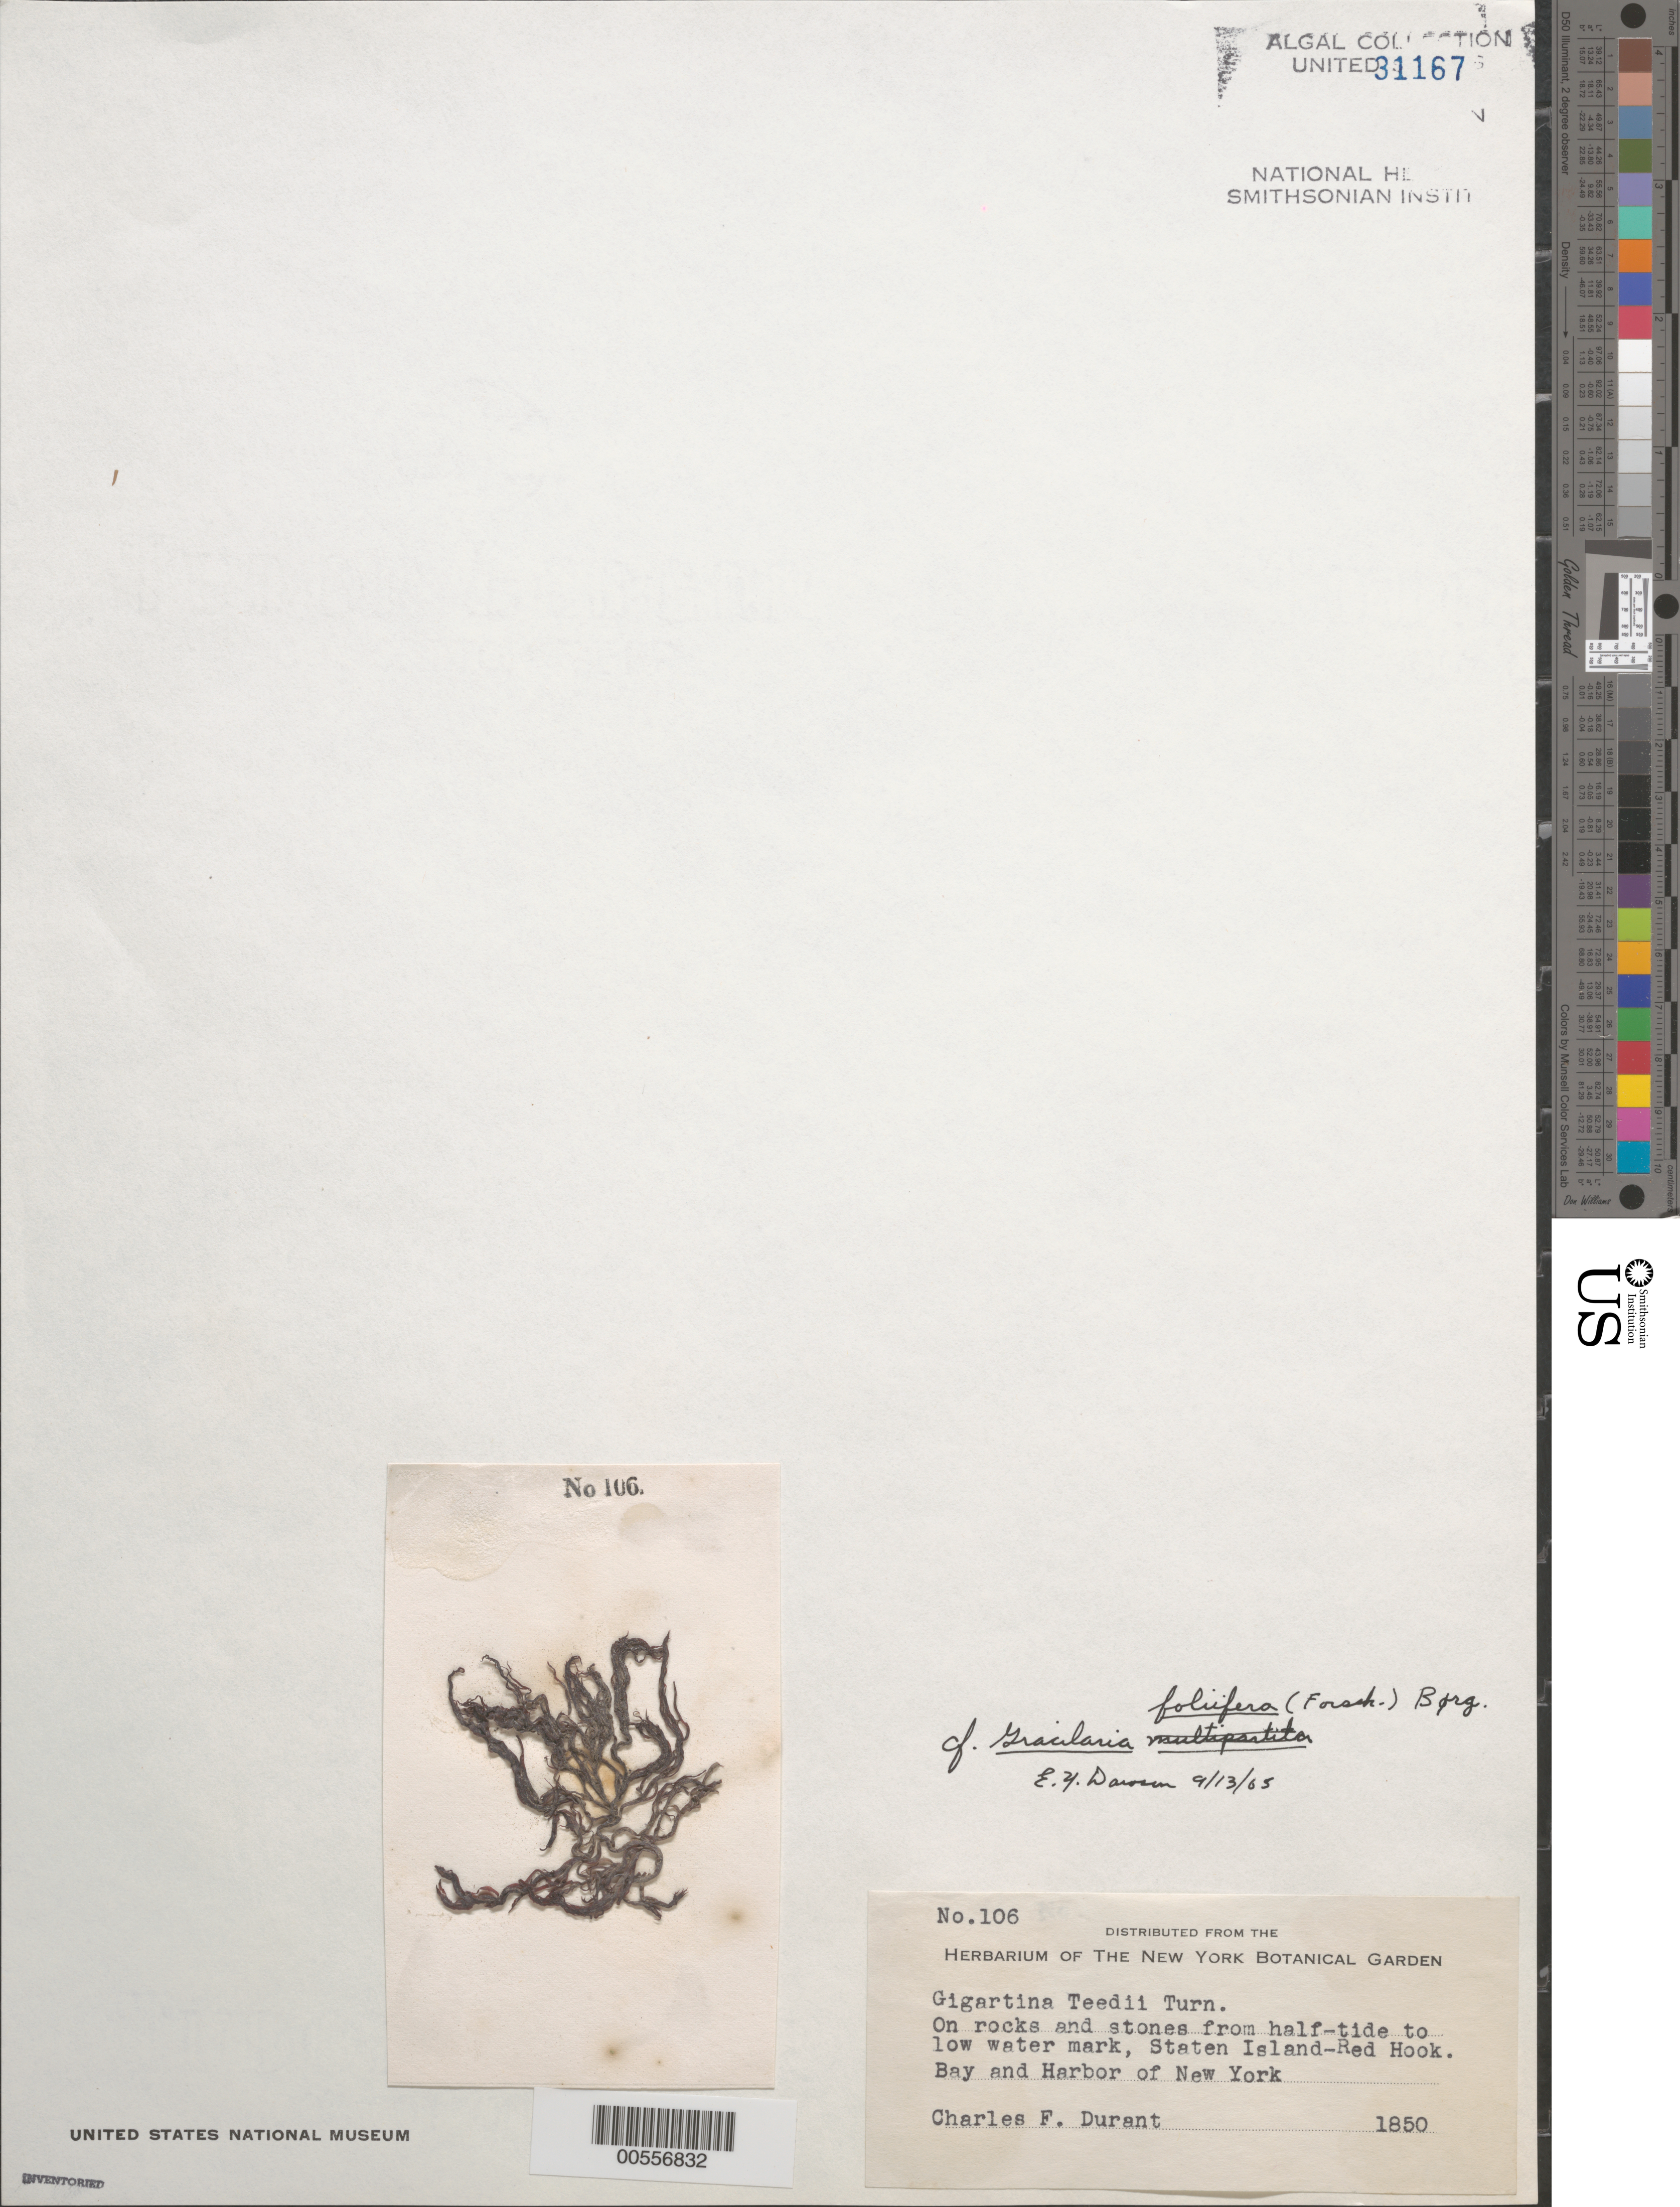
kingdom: Plantae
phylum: Rhodophyta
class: Florideophyceae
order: Gracilariales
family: Gracilariaceae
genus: Gracilaria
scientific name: Gracilaria foliifera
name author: (Forssk.) Børgesen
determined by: Dawson, E. Y.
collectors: C. Durant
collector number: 106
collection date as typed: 1850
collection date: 1850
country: United States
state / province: New York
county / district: Kings County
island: Staten Island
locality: Rd Hook, New York Bay and Harbor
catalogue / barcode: US 31167